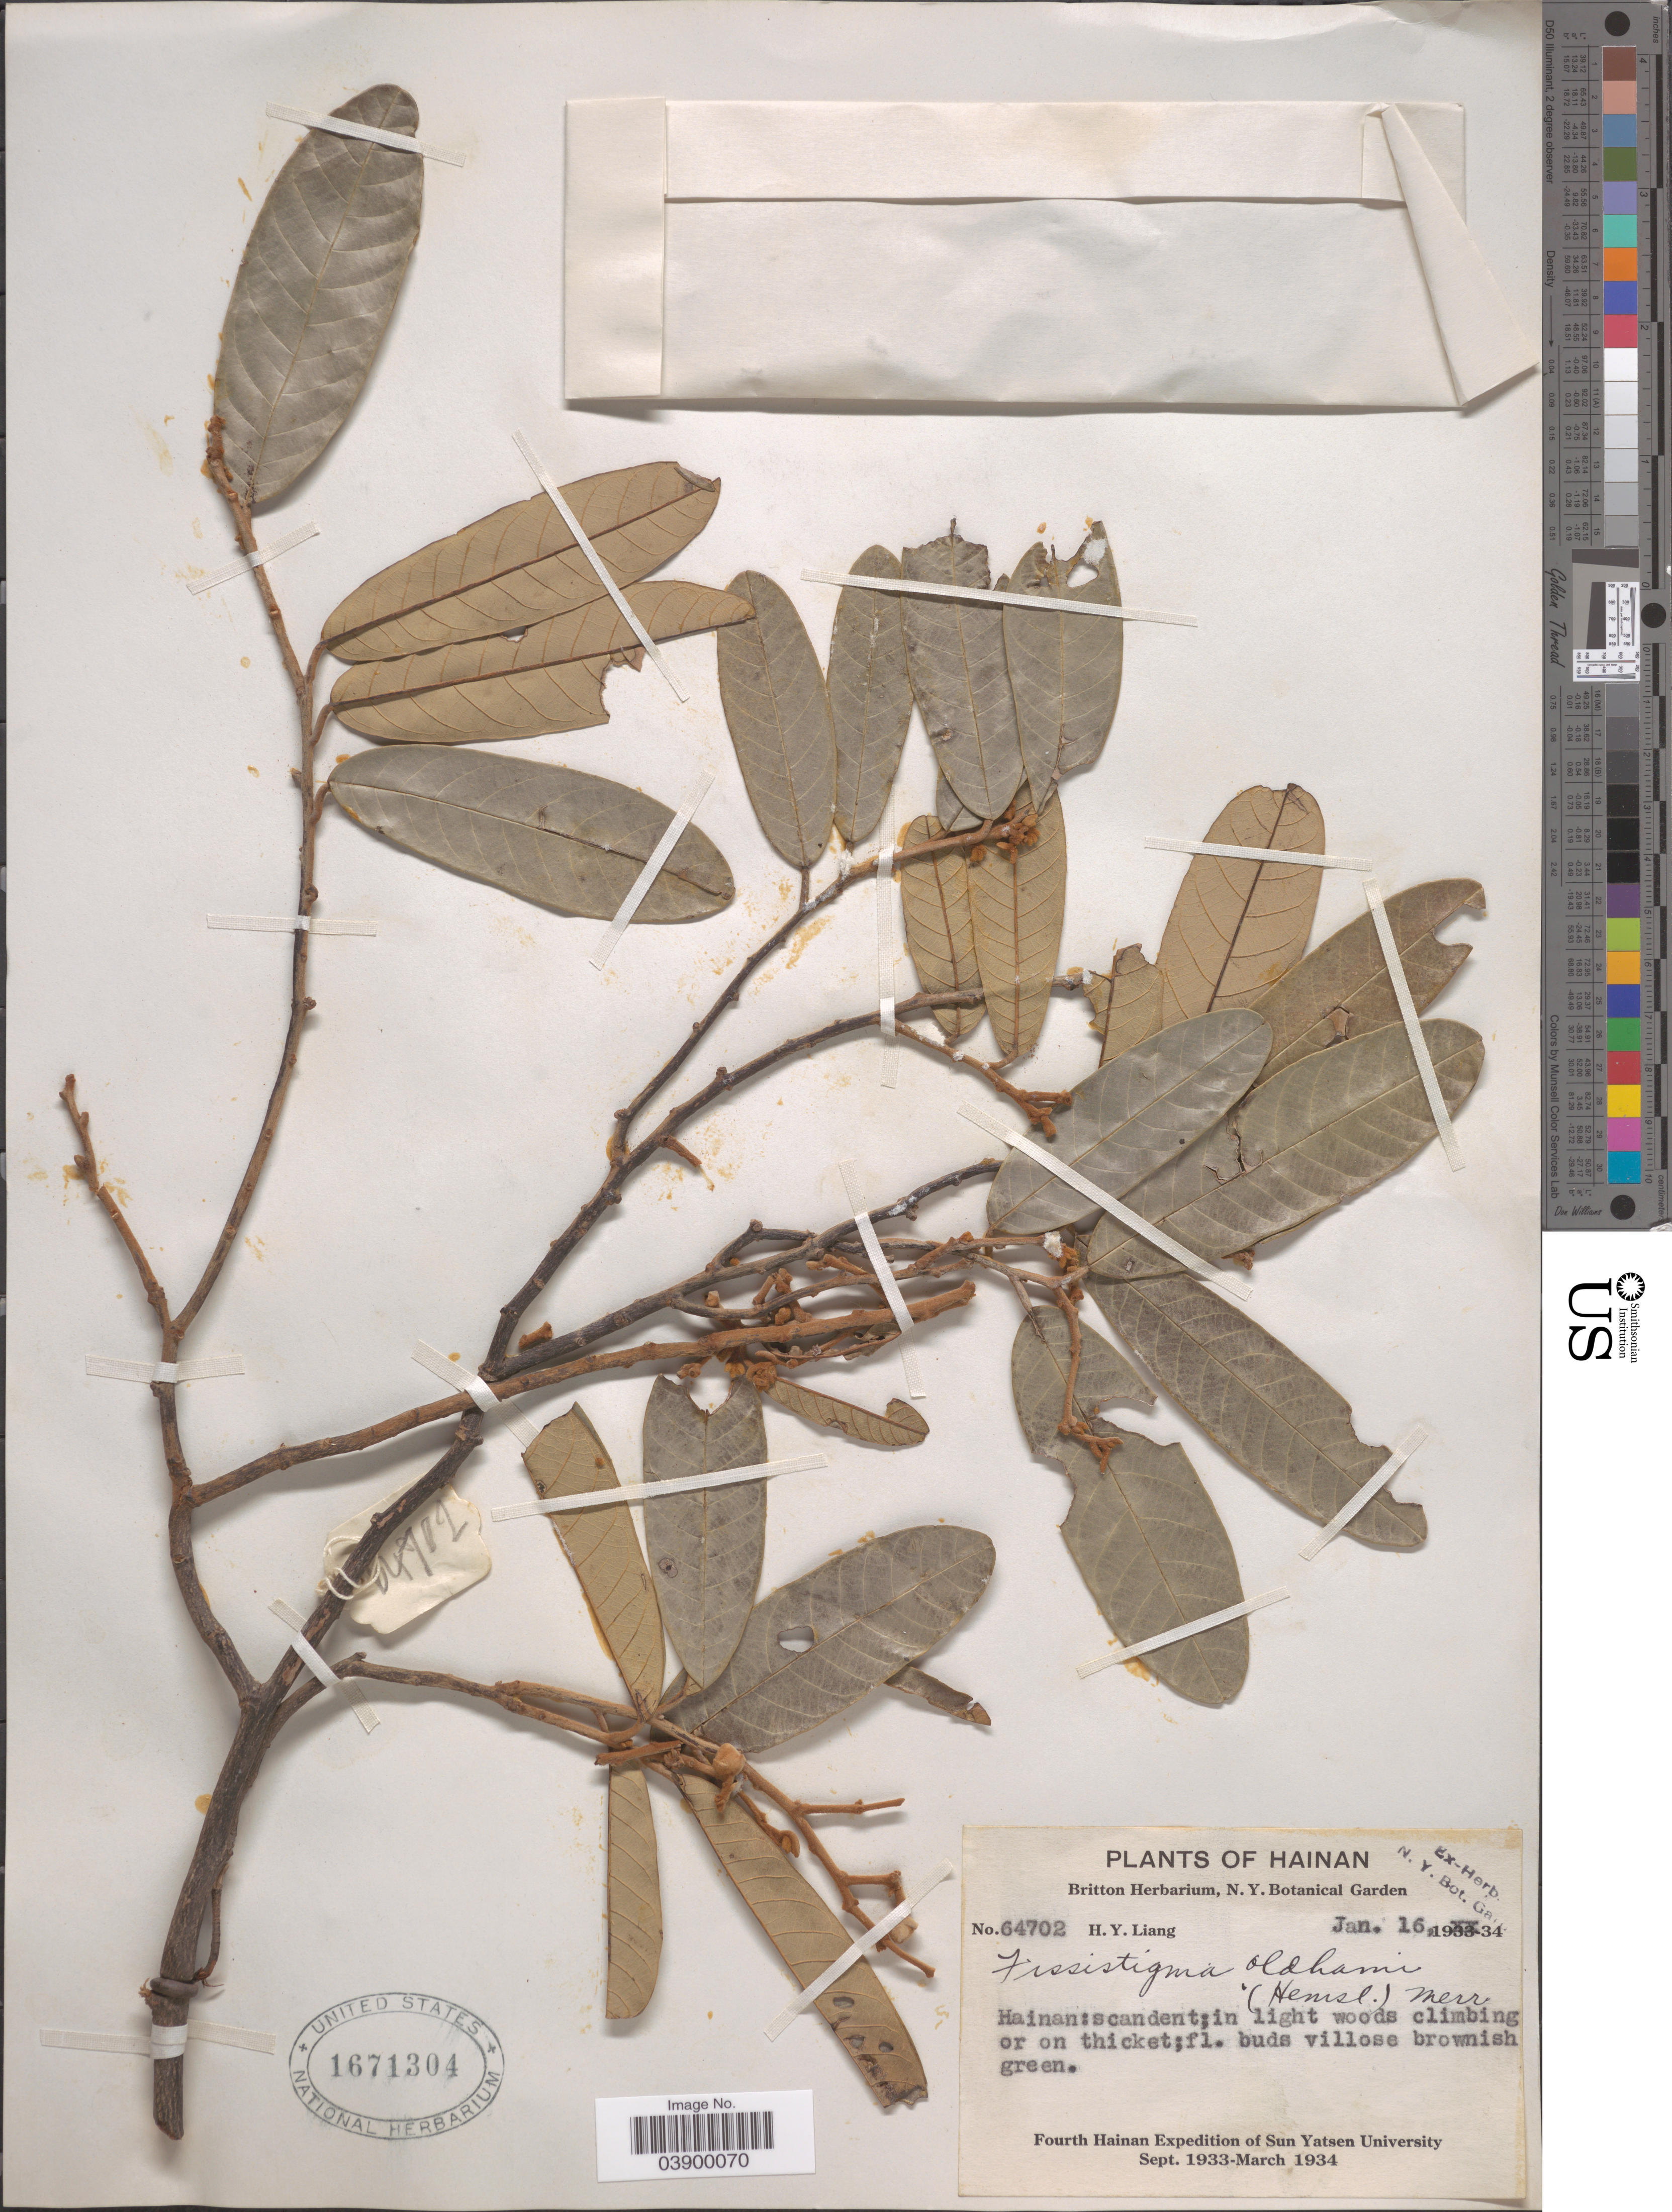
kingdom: Plantae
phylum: Tracheophyta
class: Magnoliopsida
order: Magnoliales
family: Annonaceae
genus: Fissistigma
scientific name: Fissistigma oldhamii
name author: (Hemsl.) Merr.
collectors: H. Y. Liang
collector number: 64702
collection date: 1934-01-16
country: China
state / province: Hainan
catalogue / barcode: US 1671304